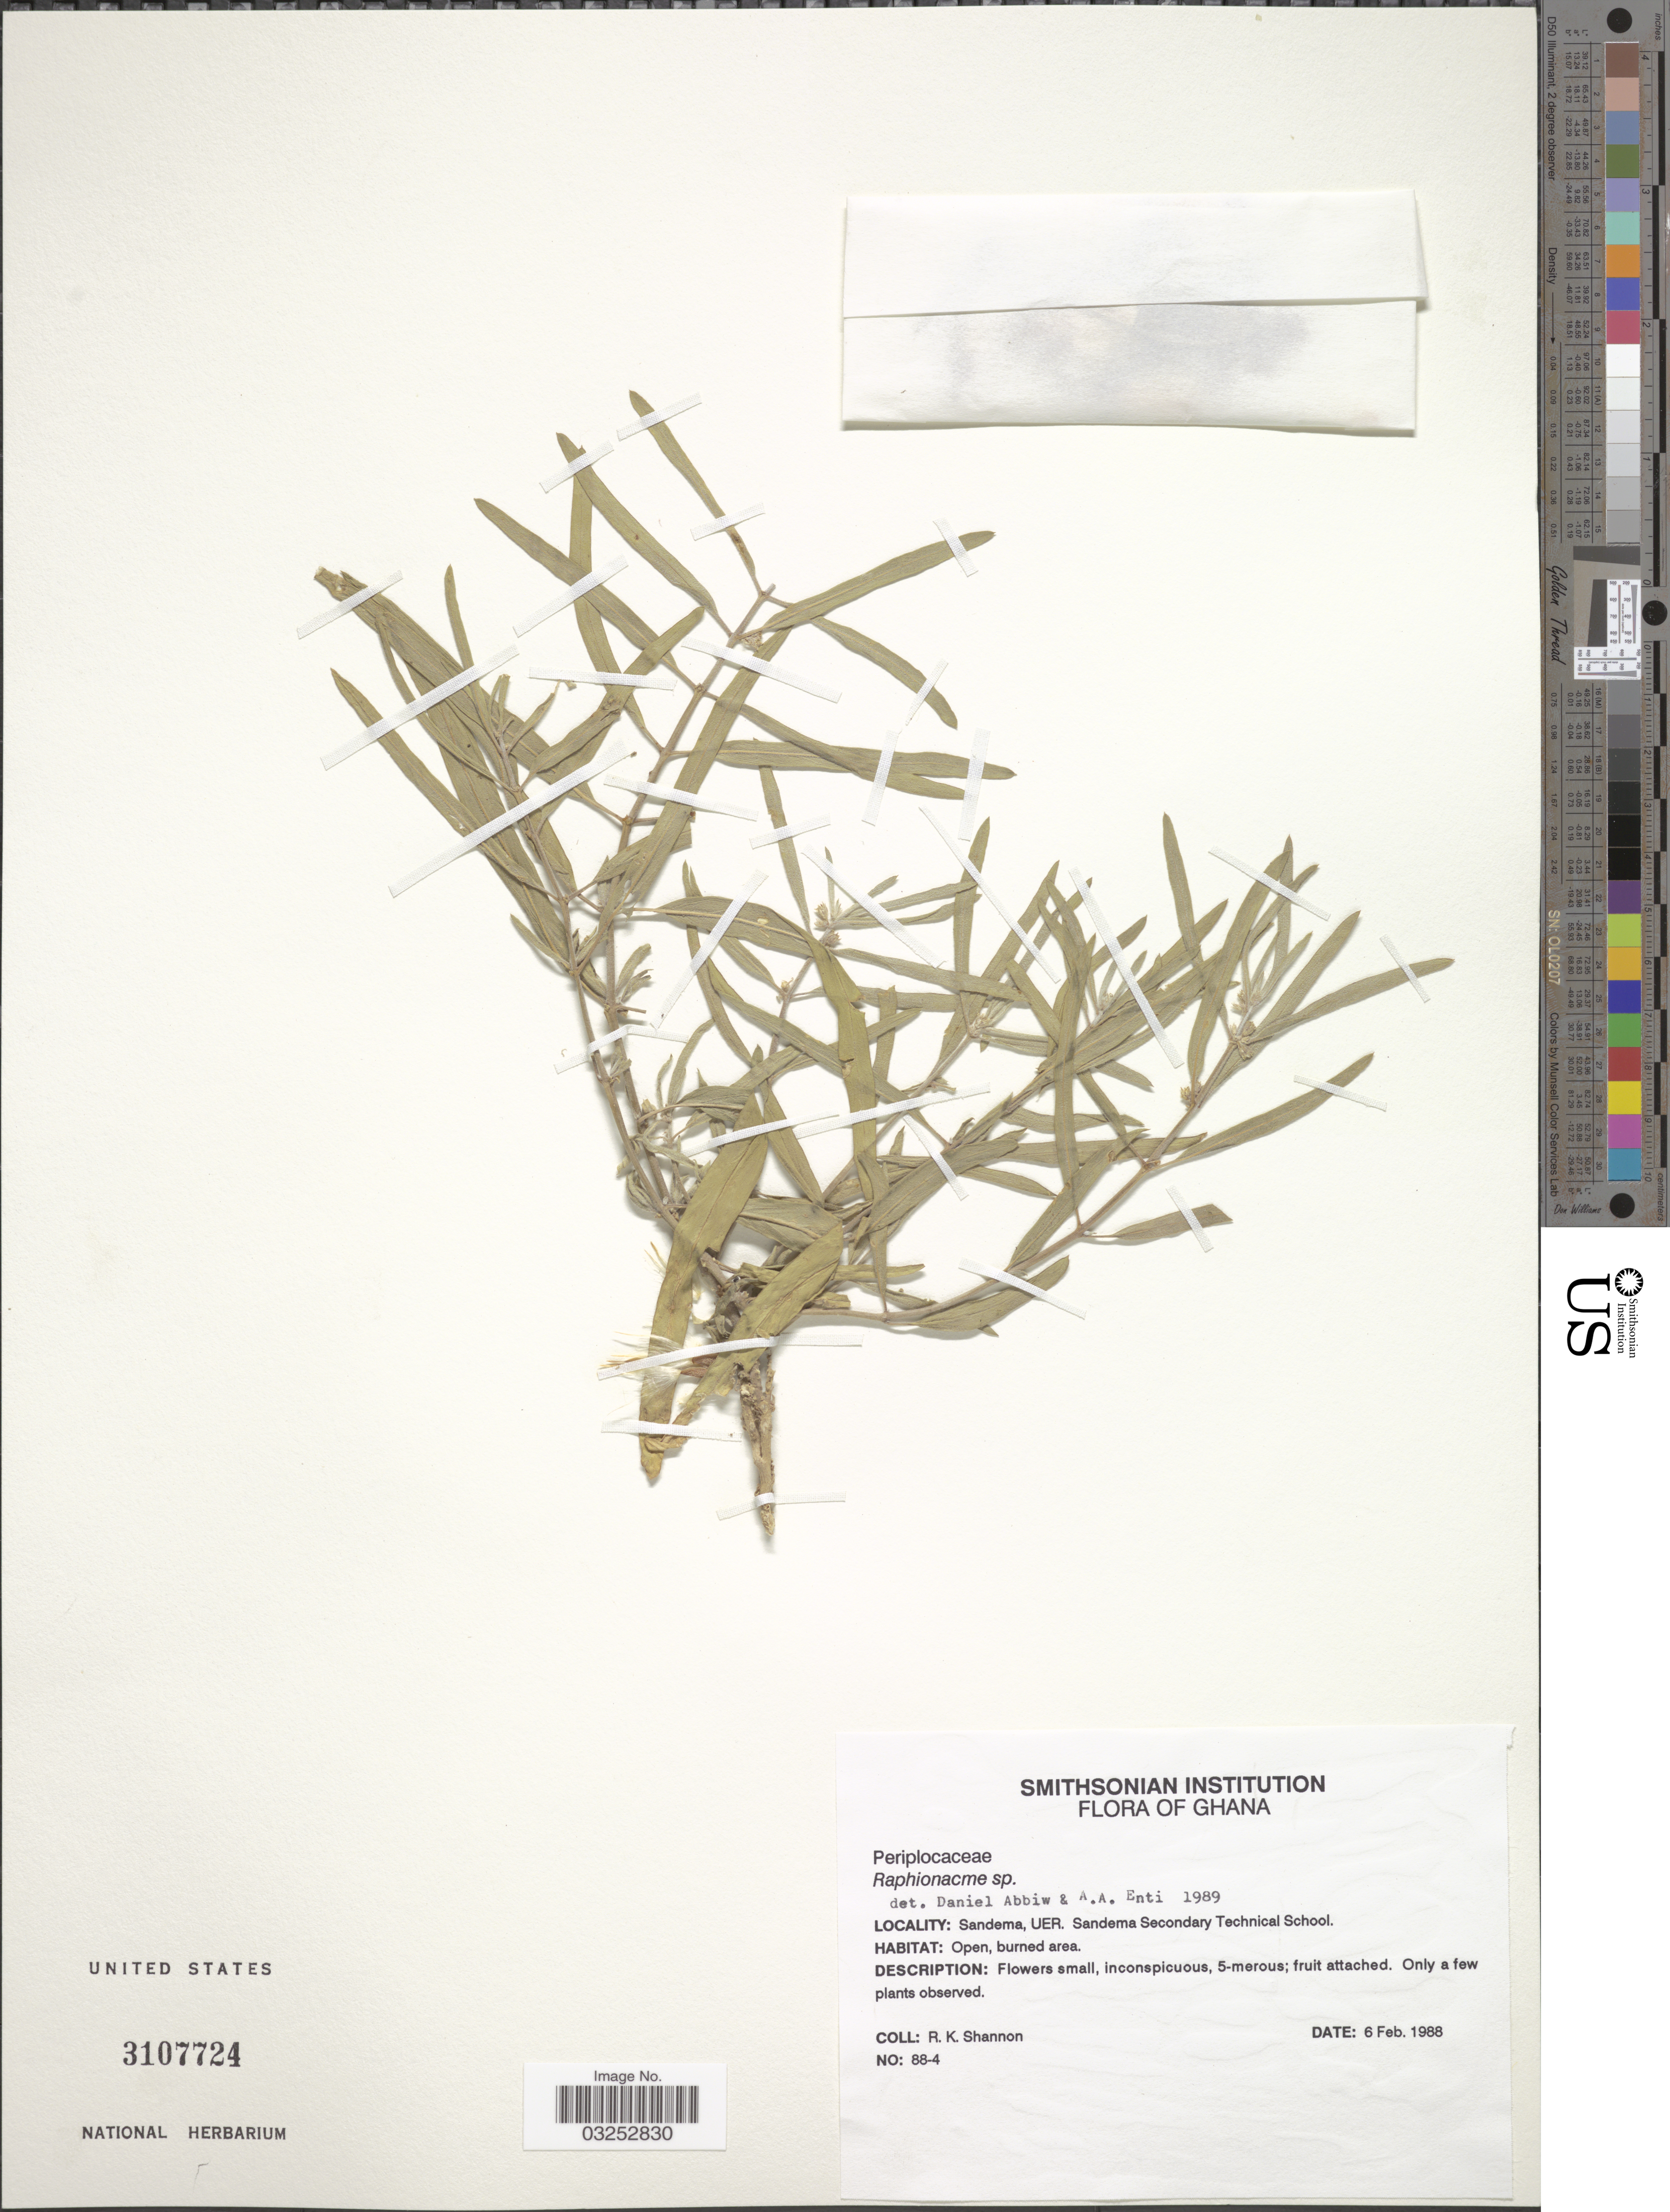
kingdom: Plantae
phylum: Tracheophyta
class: Magnoliopsida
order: Gentianales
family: Apocynaceae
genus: Raphionacme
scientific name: Raphionacme sp.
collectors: R. Shannon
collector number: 88-4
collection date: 1988-02-06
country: Ghana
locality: Sandema, UER, Sandema Secondary Technical School.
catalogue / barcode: US 3107724